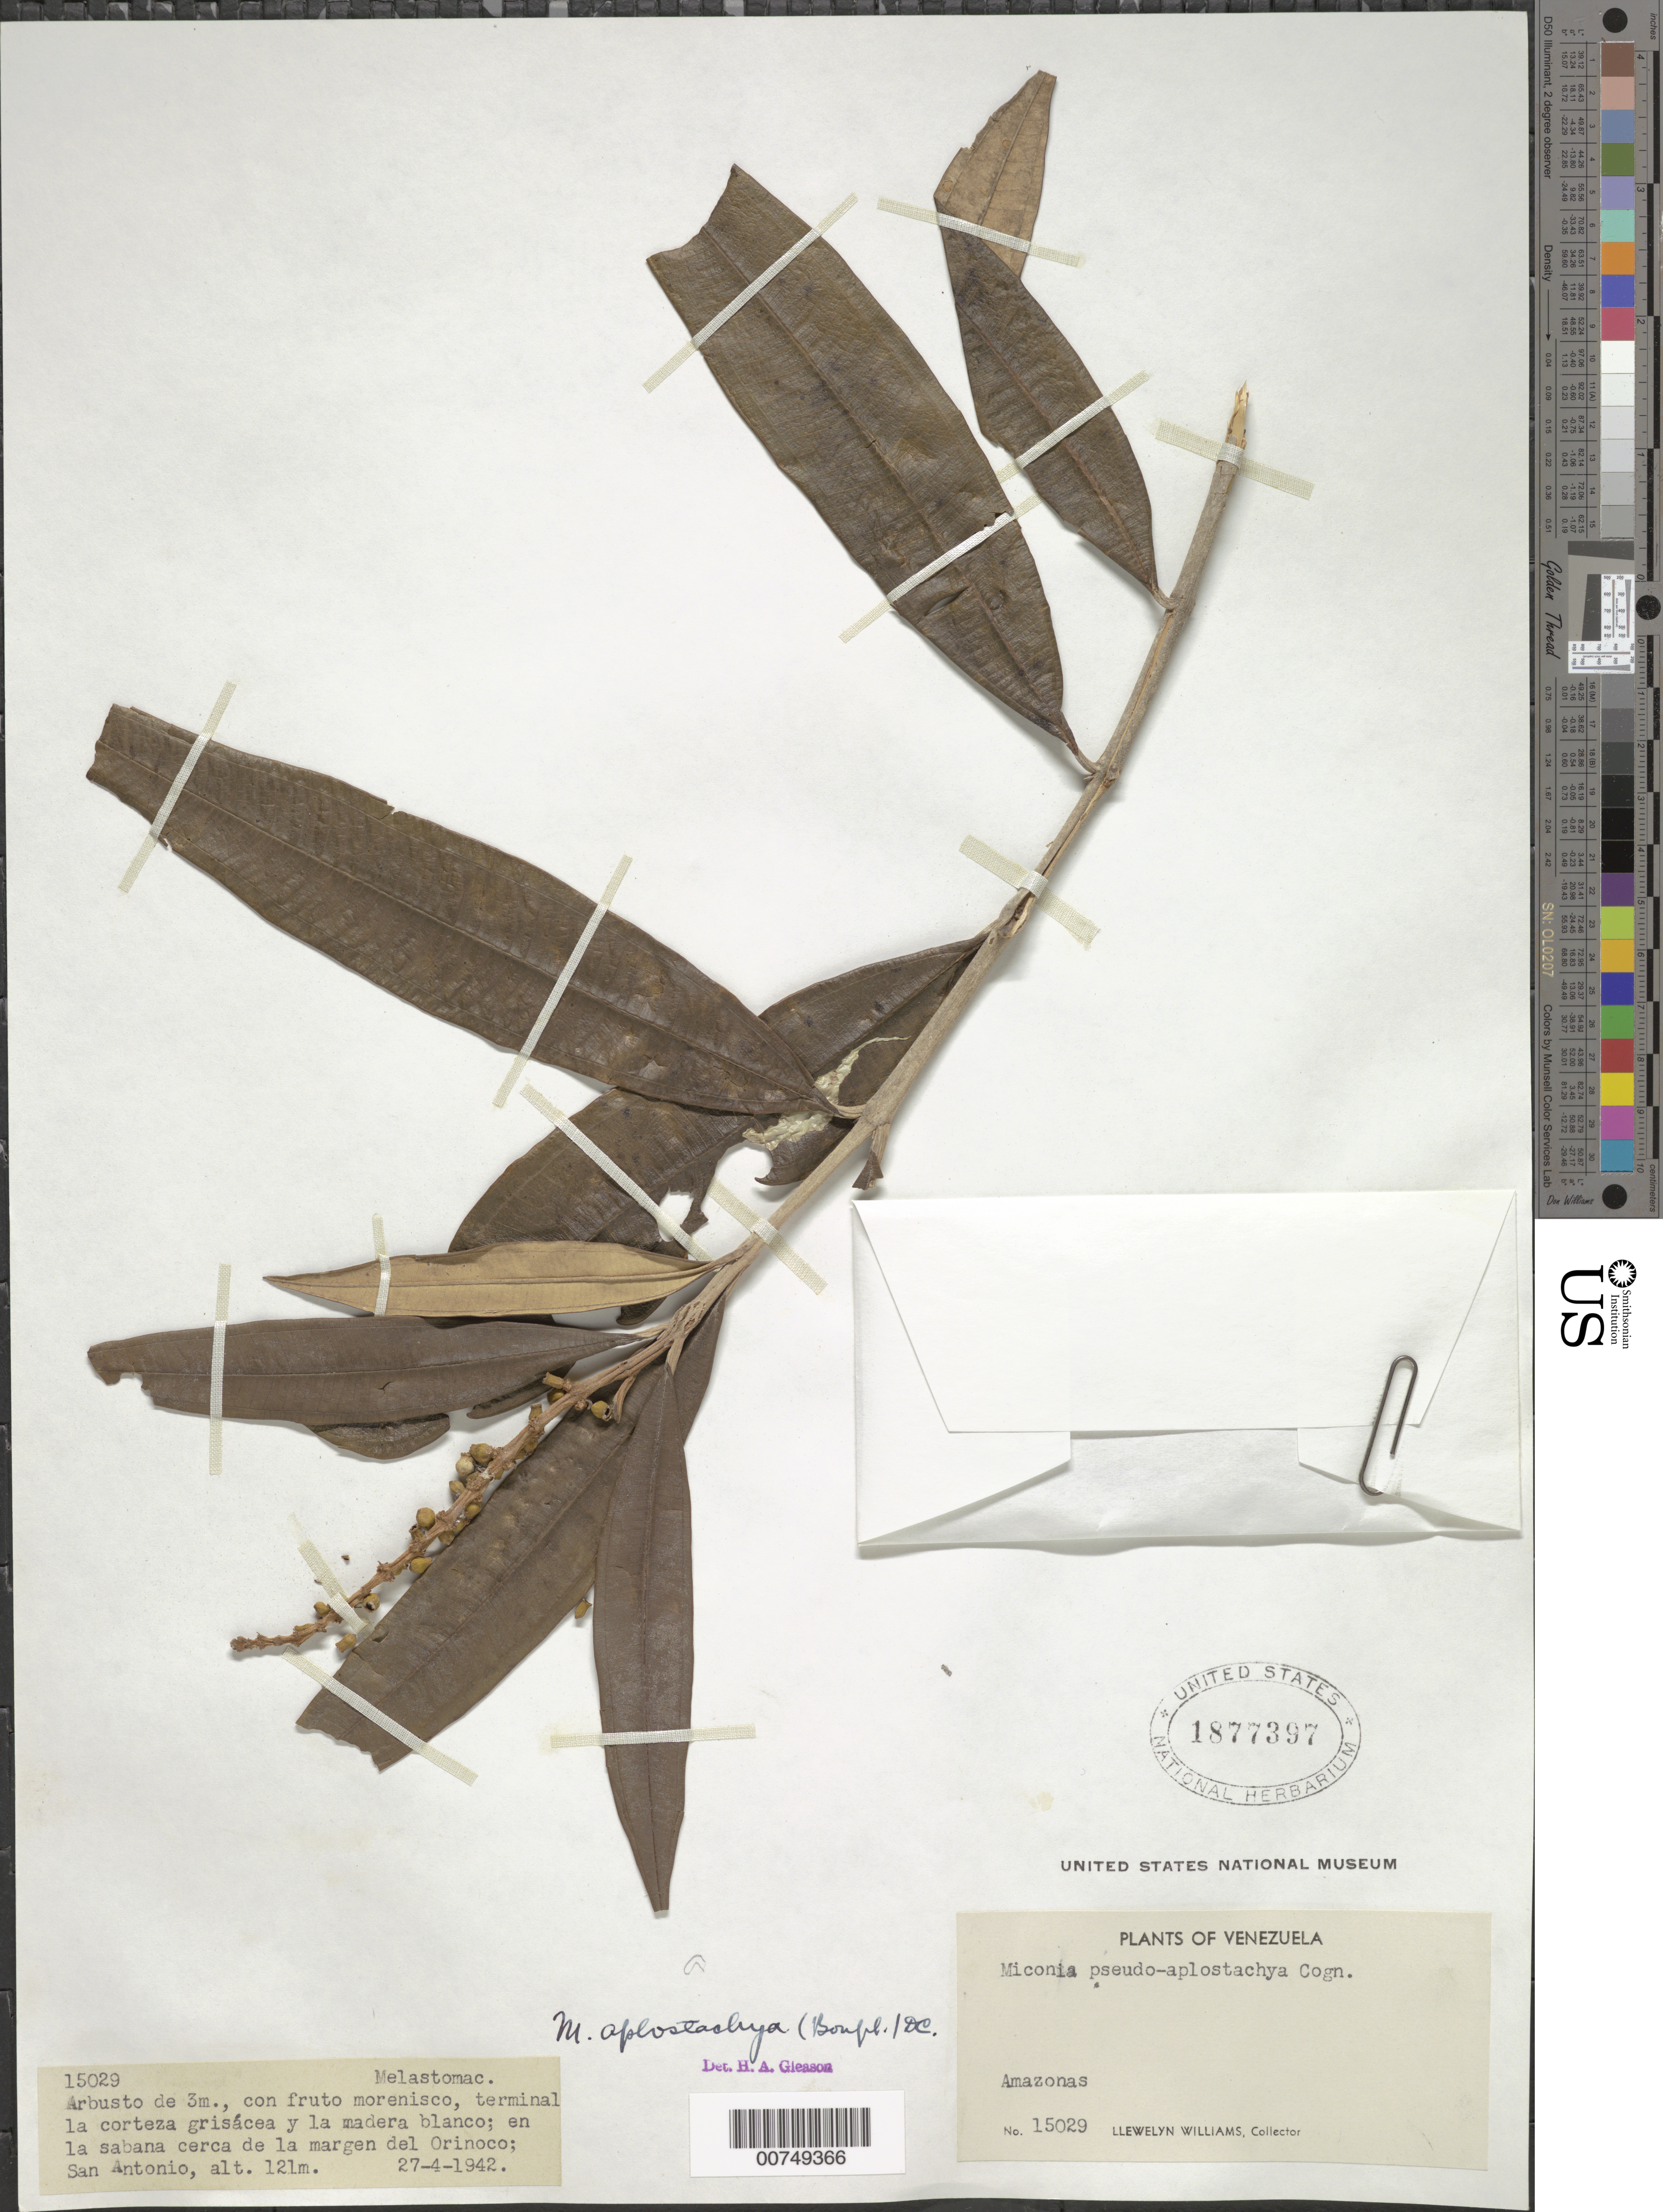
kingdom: Plantae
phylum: Tracheophyta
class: Magnoliopsida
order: Myrtales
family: Melastomataceae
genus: Miconia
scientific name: Miconia aplostachya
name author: (Bonpl.) DC.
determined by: Gleason, H. A.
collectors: Ll. Williams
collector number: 15029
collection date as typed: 27-Apr-42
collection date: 1942-04-27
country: Venezuela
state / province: Amazonas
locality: San Antonio, Río Orinoco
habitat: Sabana cerca de la margen del rio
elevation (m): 125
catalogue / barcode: US 1877397